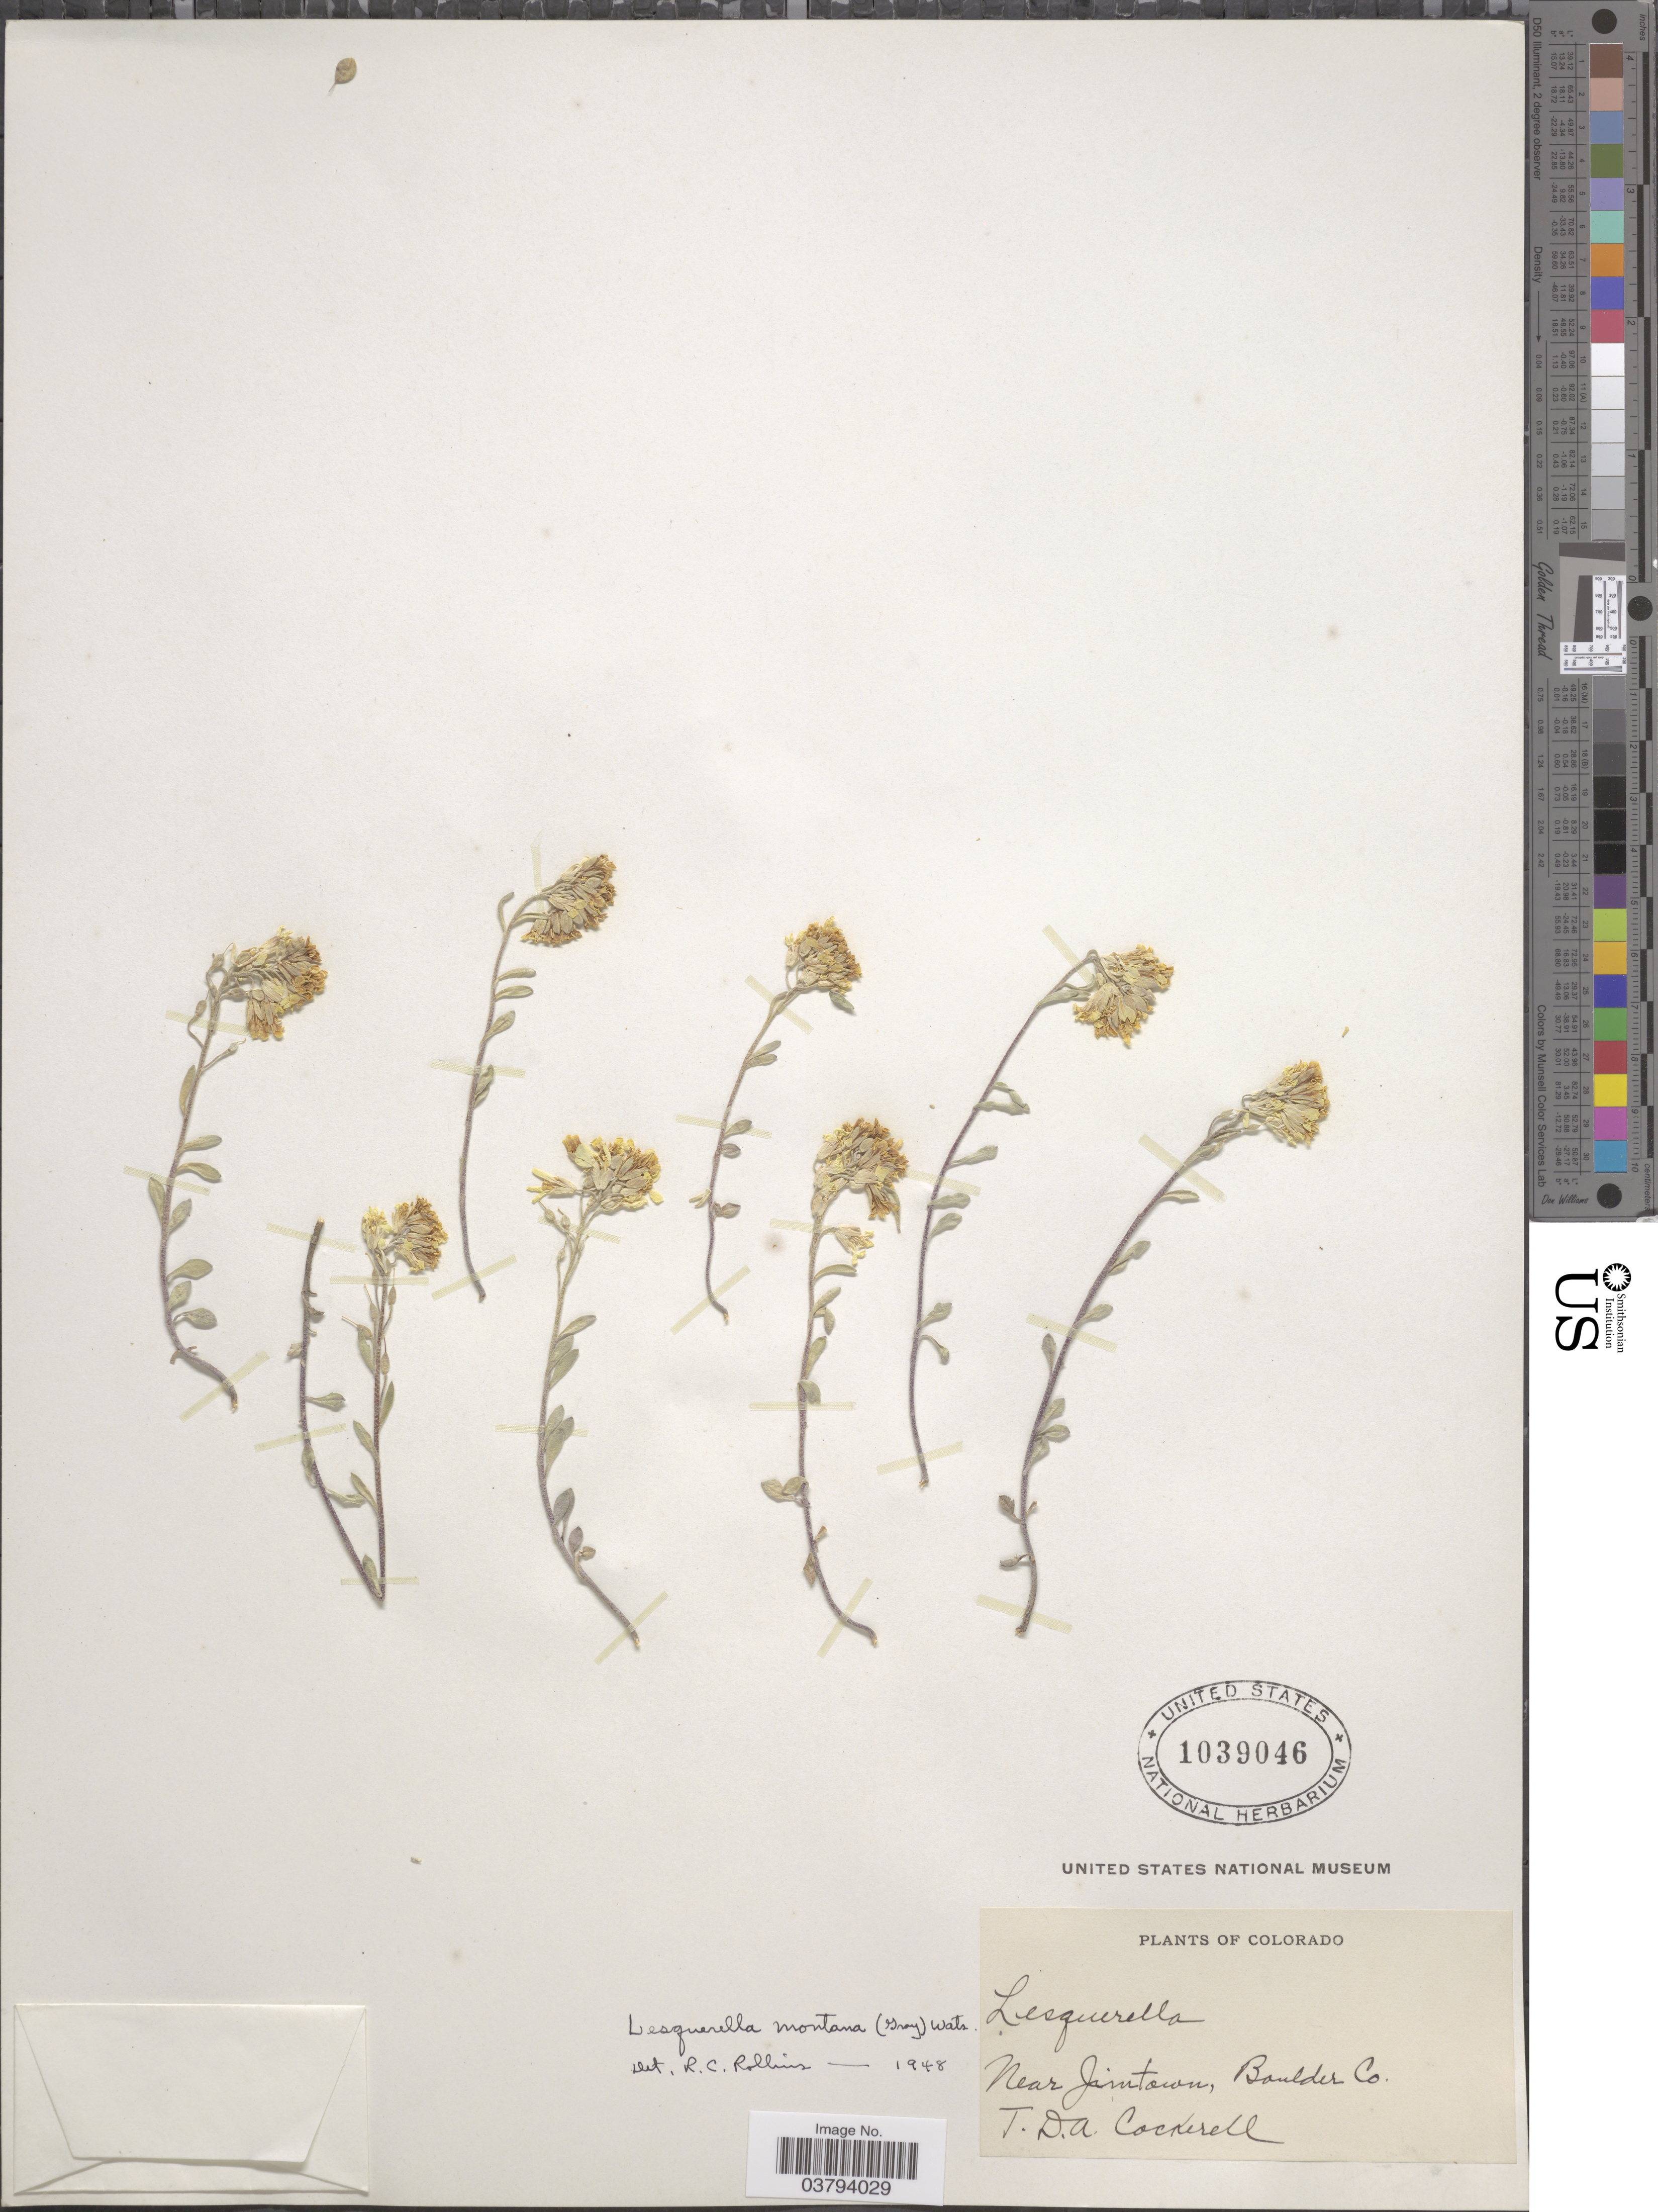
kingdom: Plantae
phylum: Tracheophyta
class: Magnoliopsida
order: Brassicales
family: Brassicaceae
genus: Lesquerella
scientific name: Lesquerella montana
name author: (A. Gray) S. Watson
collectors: T. Cockerell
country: United States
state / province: Colorado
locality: Near Jimtown, Boulder Co.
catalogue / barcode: US 1039046